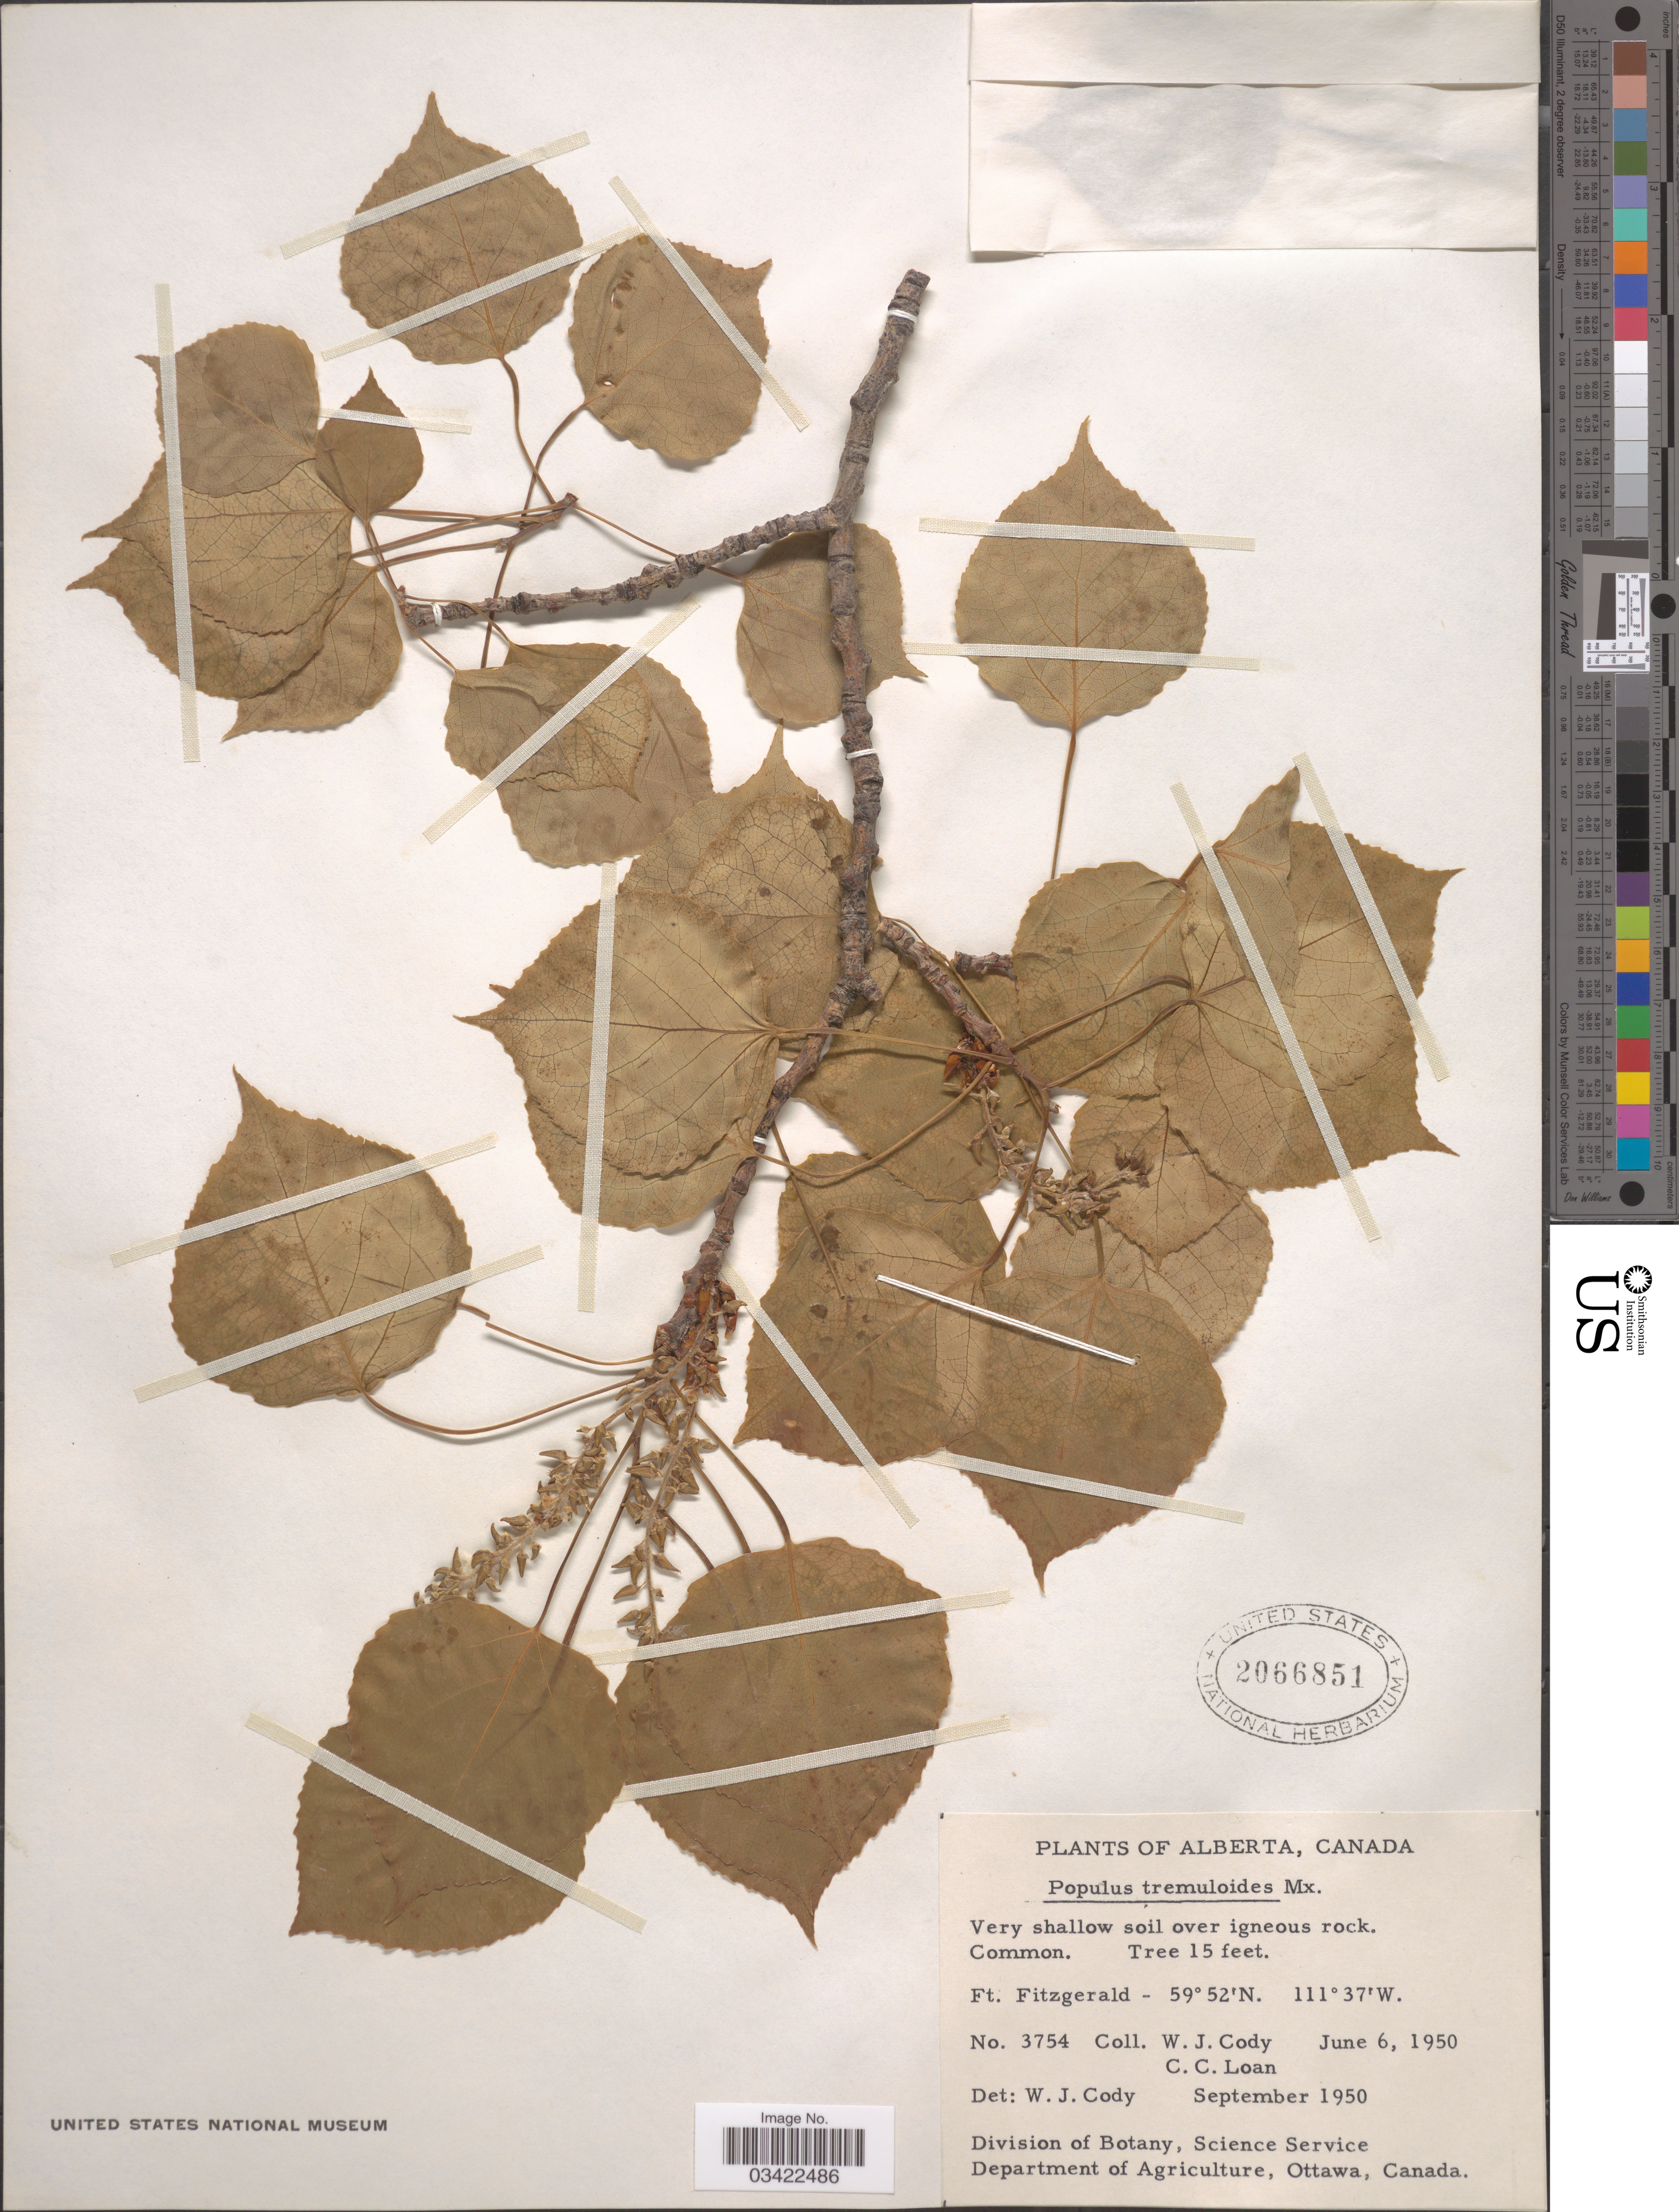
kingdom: Plantae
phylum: Tracheophyta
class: Magnoliopsida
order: Malpighiales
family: Salicaceae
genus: Populus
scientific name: Populus tremuloides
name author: Michx.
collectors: W. Cody & C. Loan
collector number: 3754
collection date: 1950-06-06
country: Canada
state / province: Alberta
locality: Ft. Fitzgerald.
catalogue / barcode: US 2066851